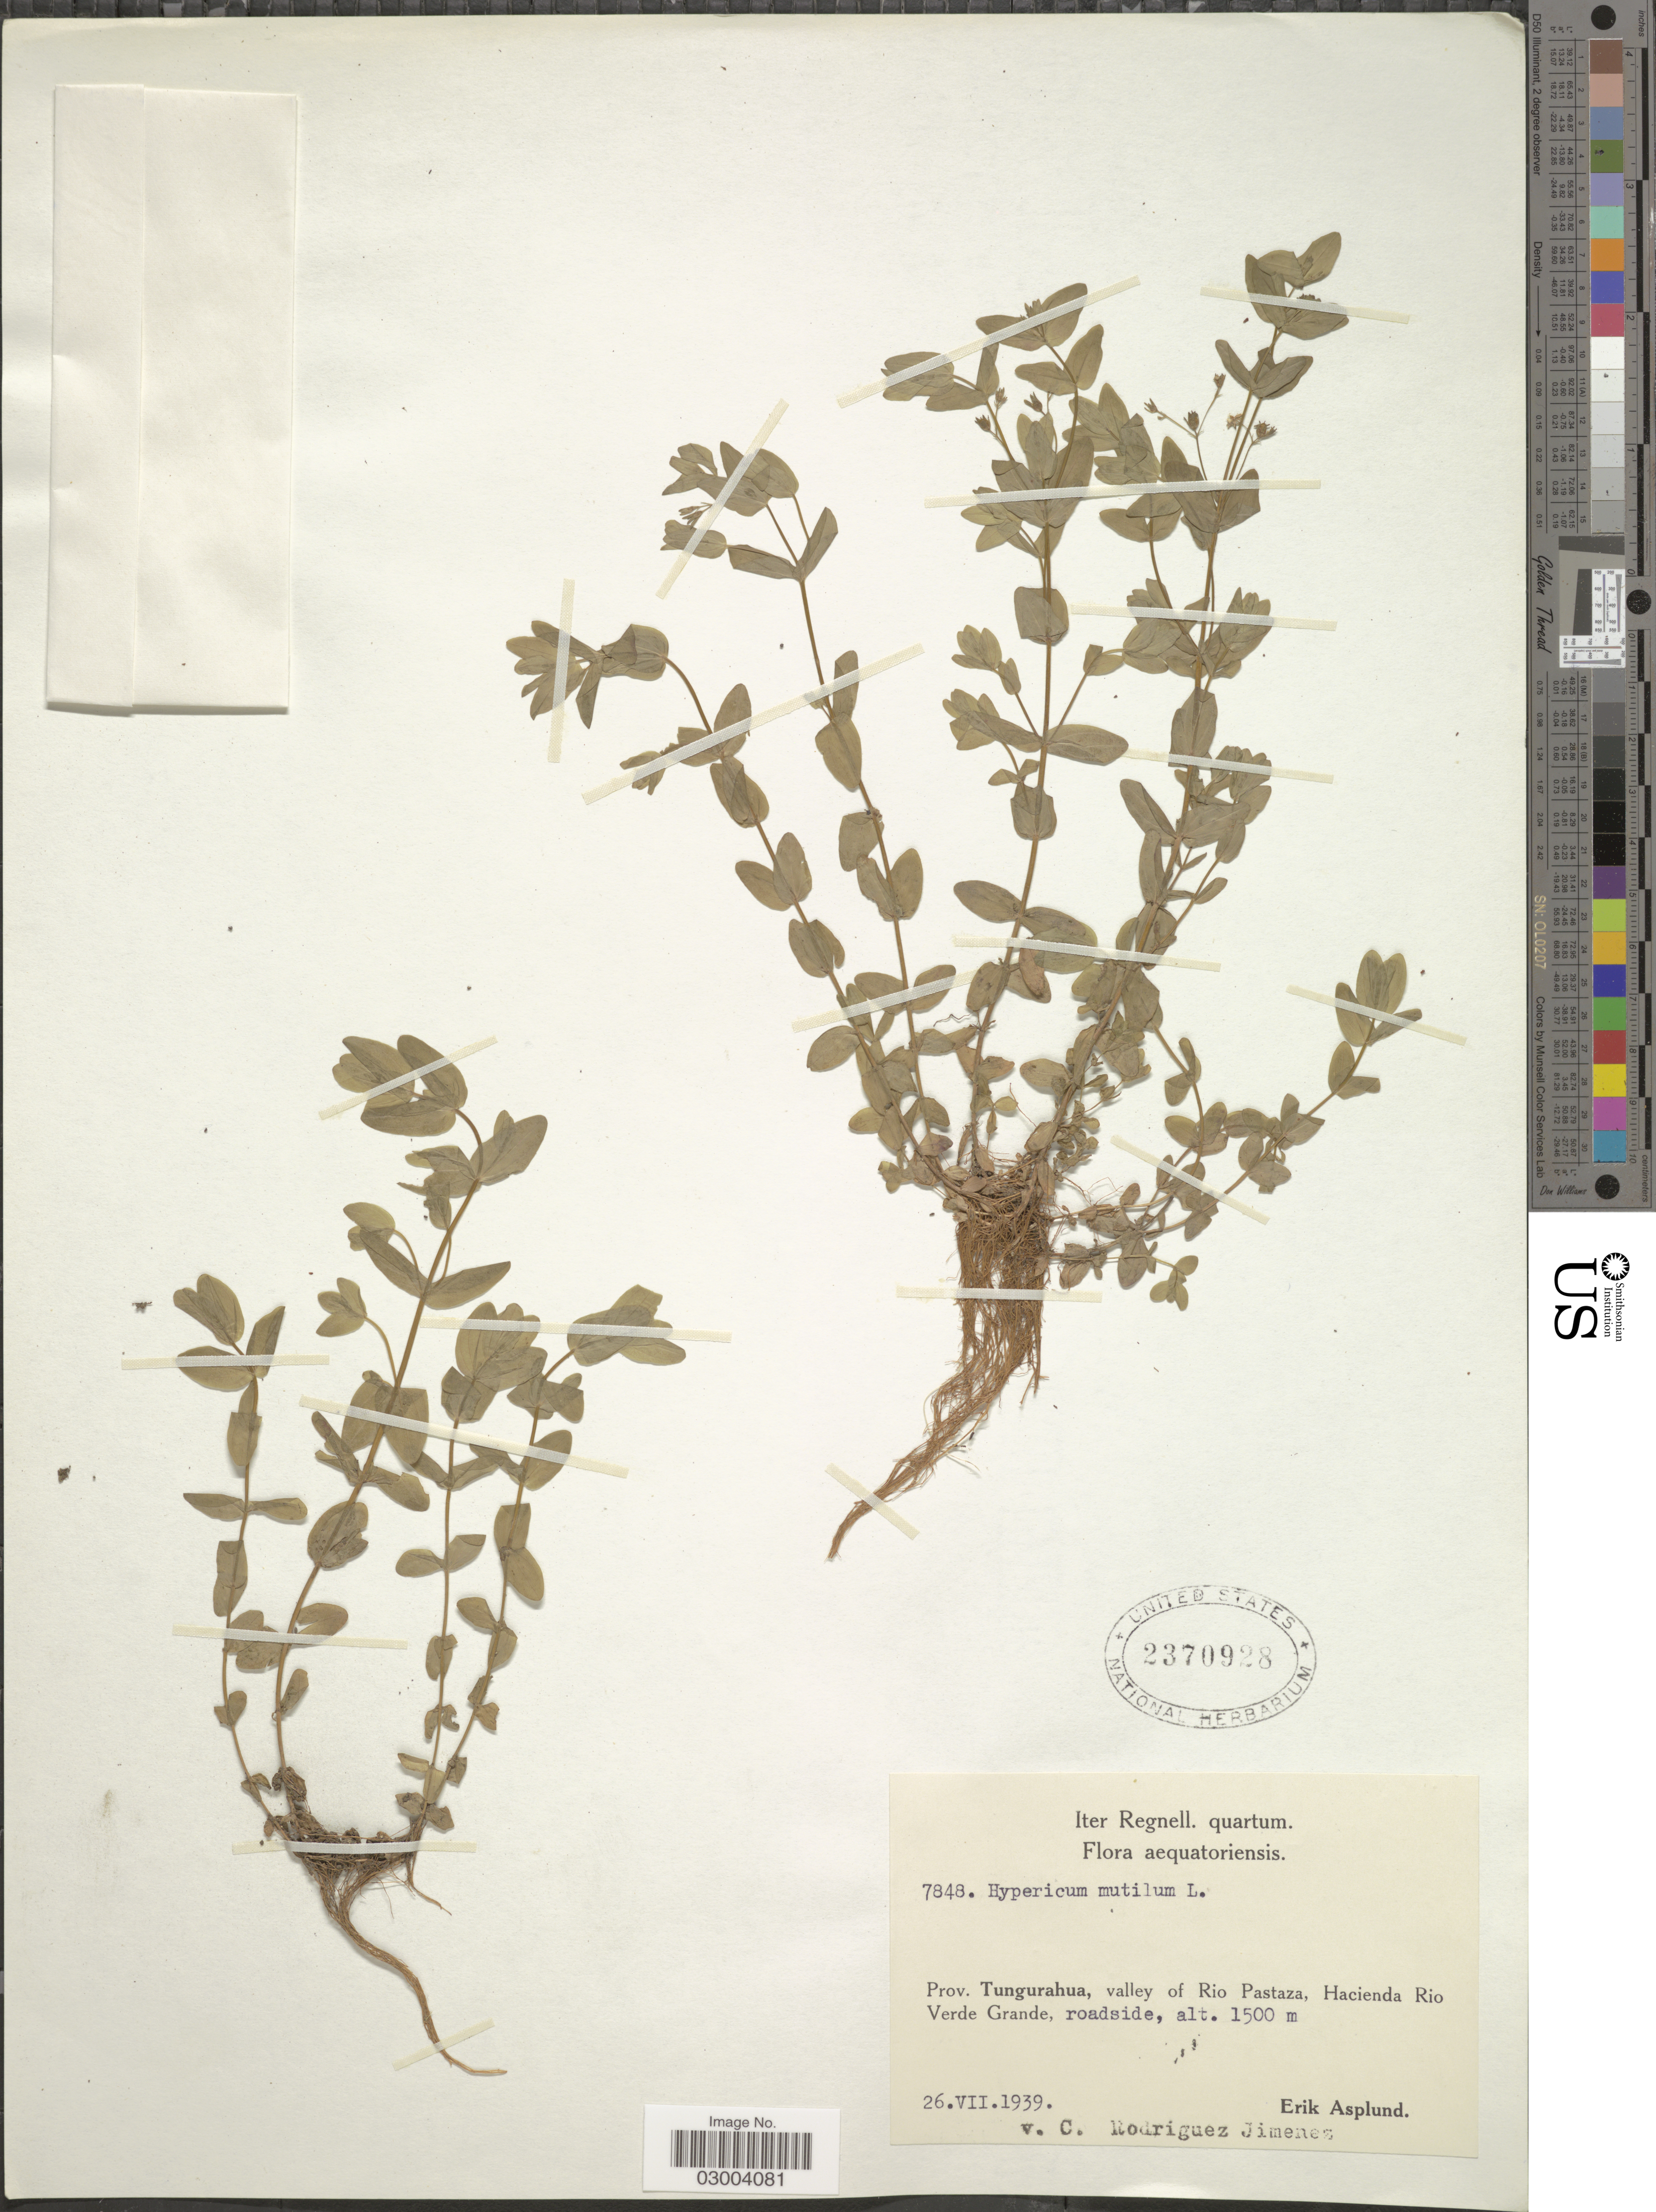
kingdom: Plantae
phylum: Tracheophyta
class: Magnoliopsida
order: Malpighiales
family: Hypericaceae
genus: Hypericum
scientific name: Hypericum mutilum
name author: L.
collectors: E. Asplund & C. Rodríguez Jiménez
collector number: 7848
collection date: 1939-07-26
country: Ecuador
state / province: Tungurahua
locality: Valley of Rio Pastaza, Hacienda Rio Verde Grande, roadside.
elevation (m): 1500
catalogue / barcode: US 2370928